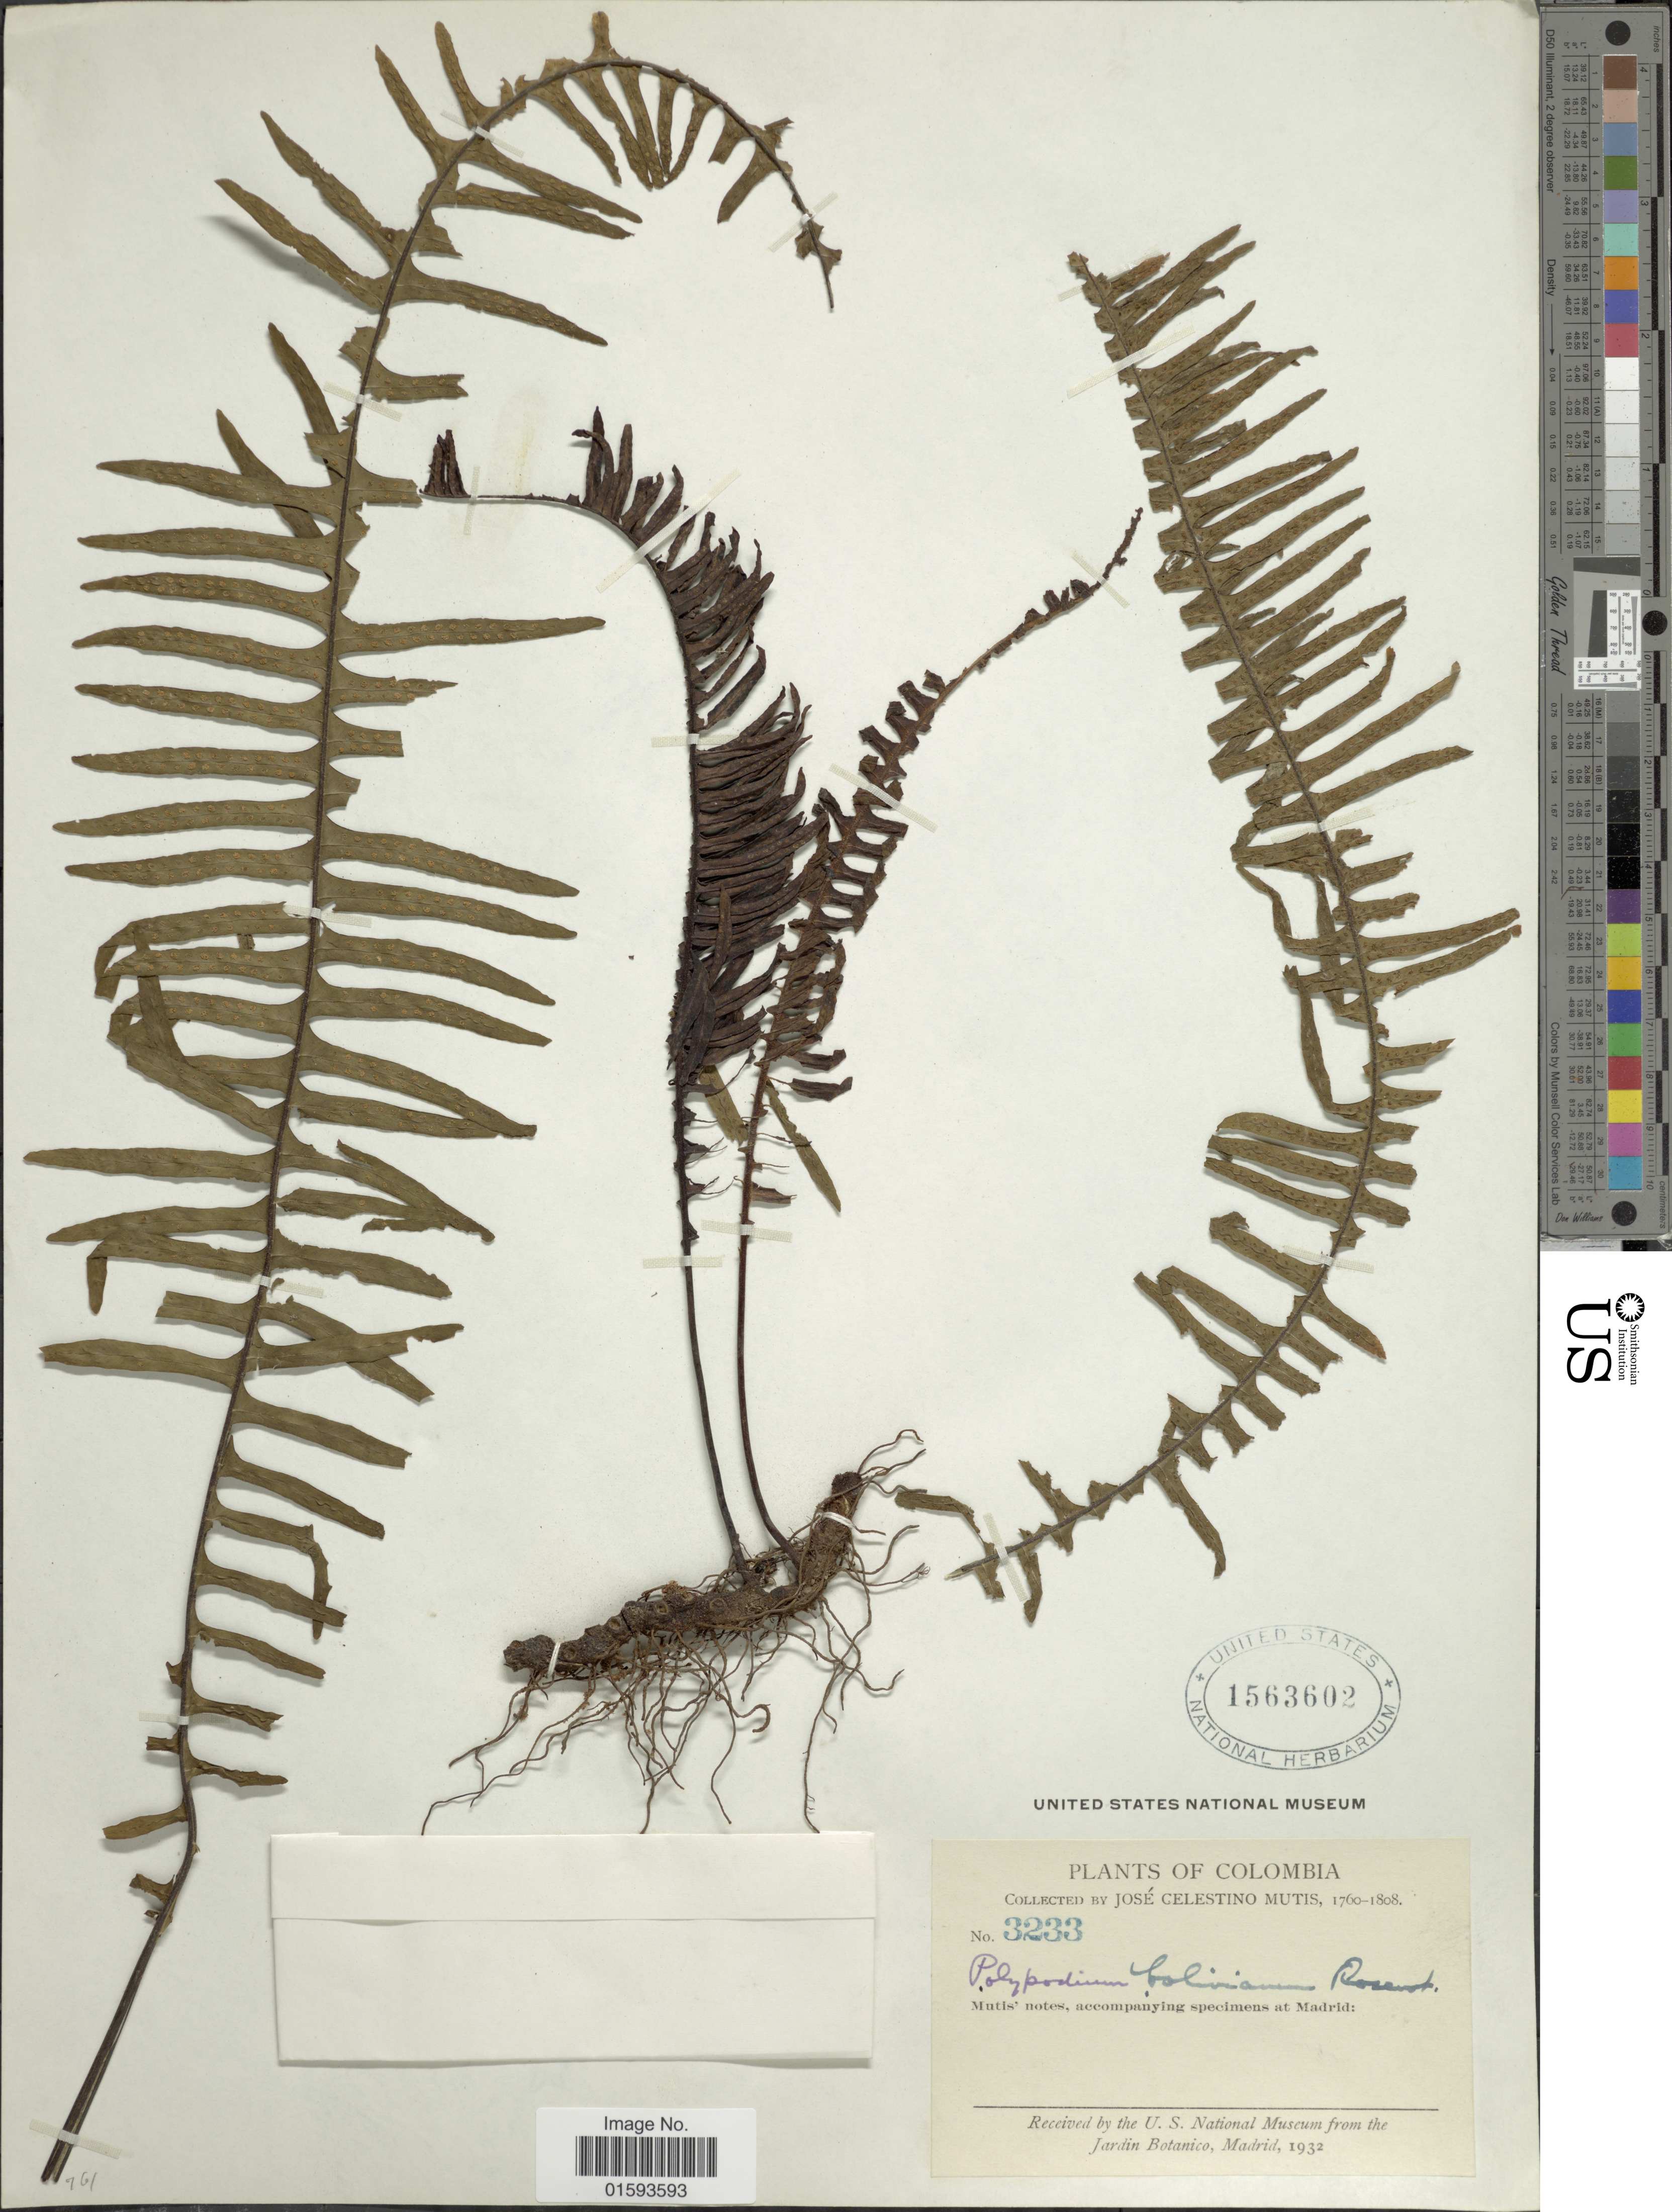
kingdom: Plantae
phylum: Tracheophyta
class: Polypodiopsida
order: Polypodiales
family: Polypodiaceae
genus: Pecluma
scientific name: Pecluma divaricata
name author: (E. Fourn.) Mickel & Beitel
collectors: J. C. B. Mutis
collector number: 3233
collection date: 1760/1808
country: Colombia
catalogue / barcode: US 1563602